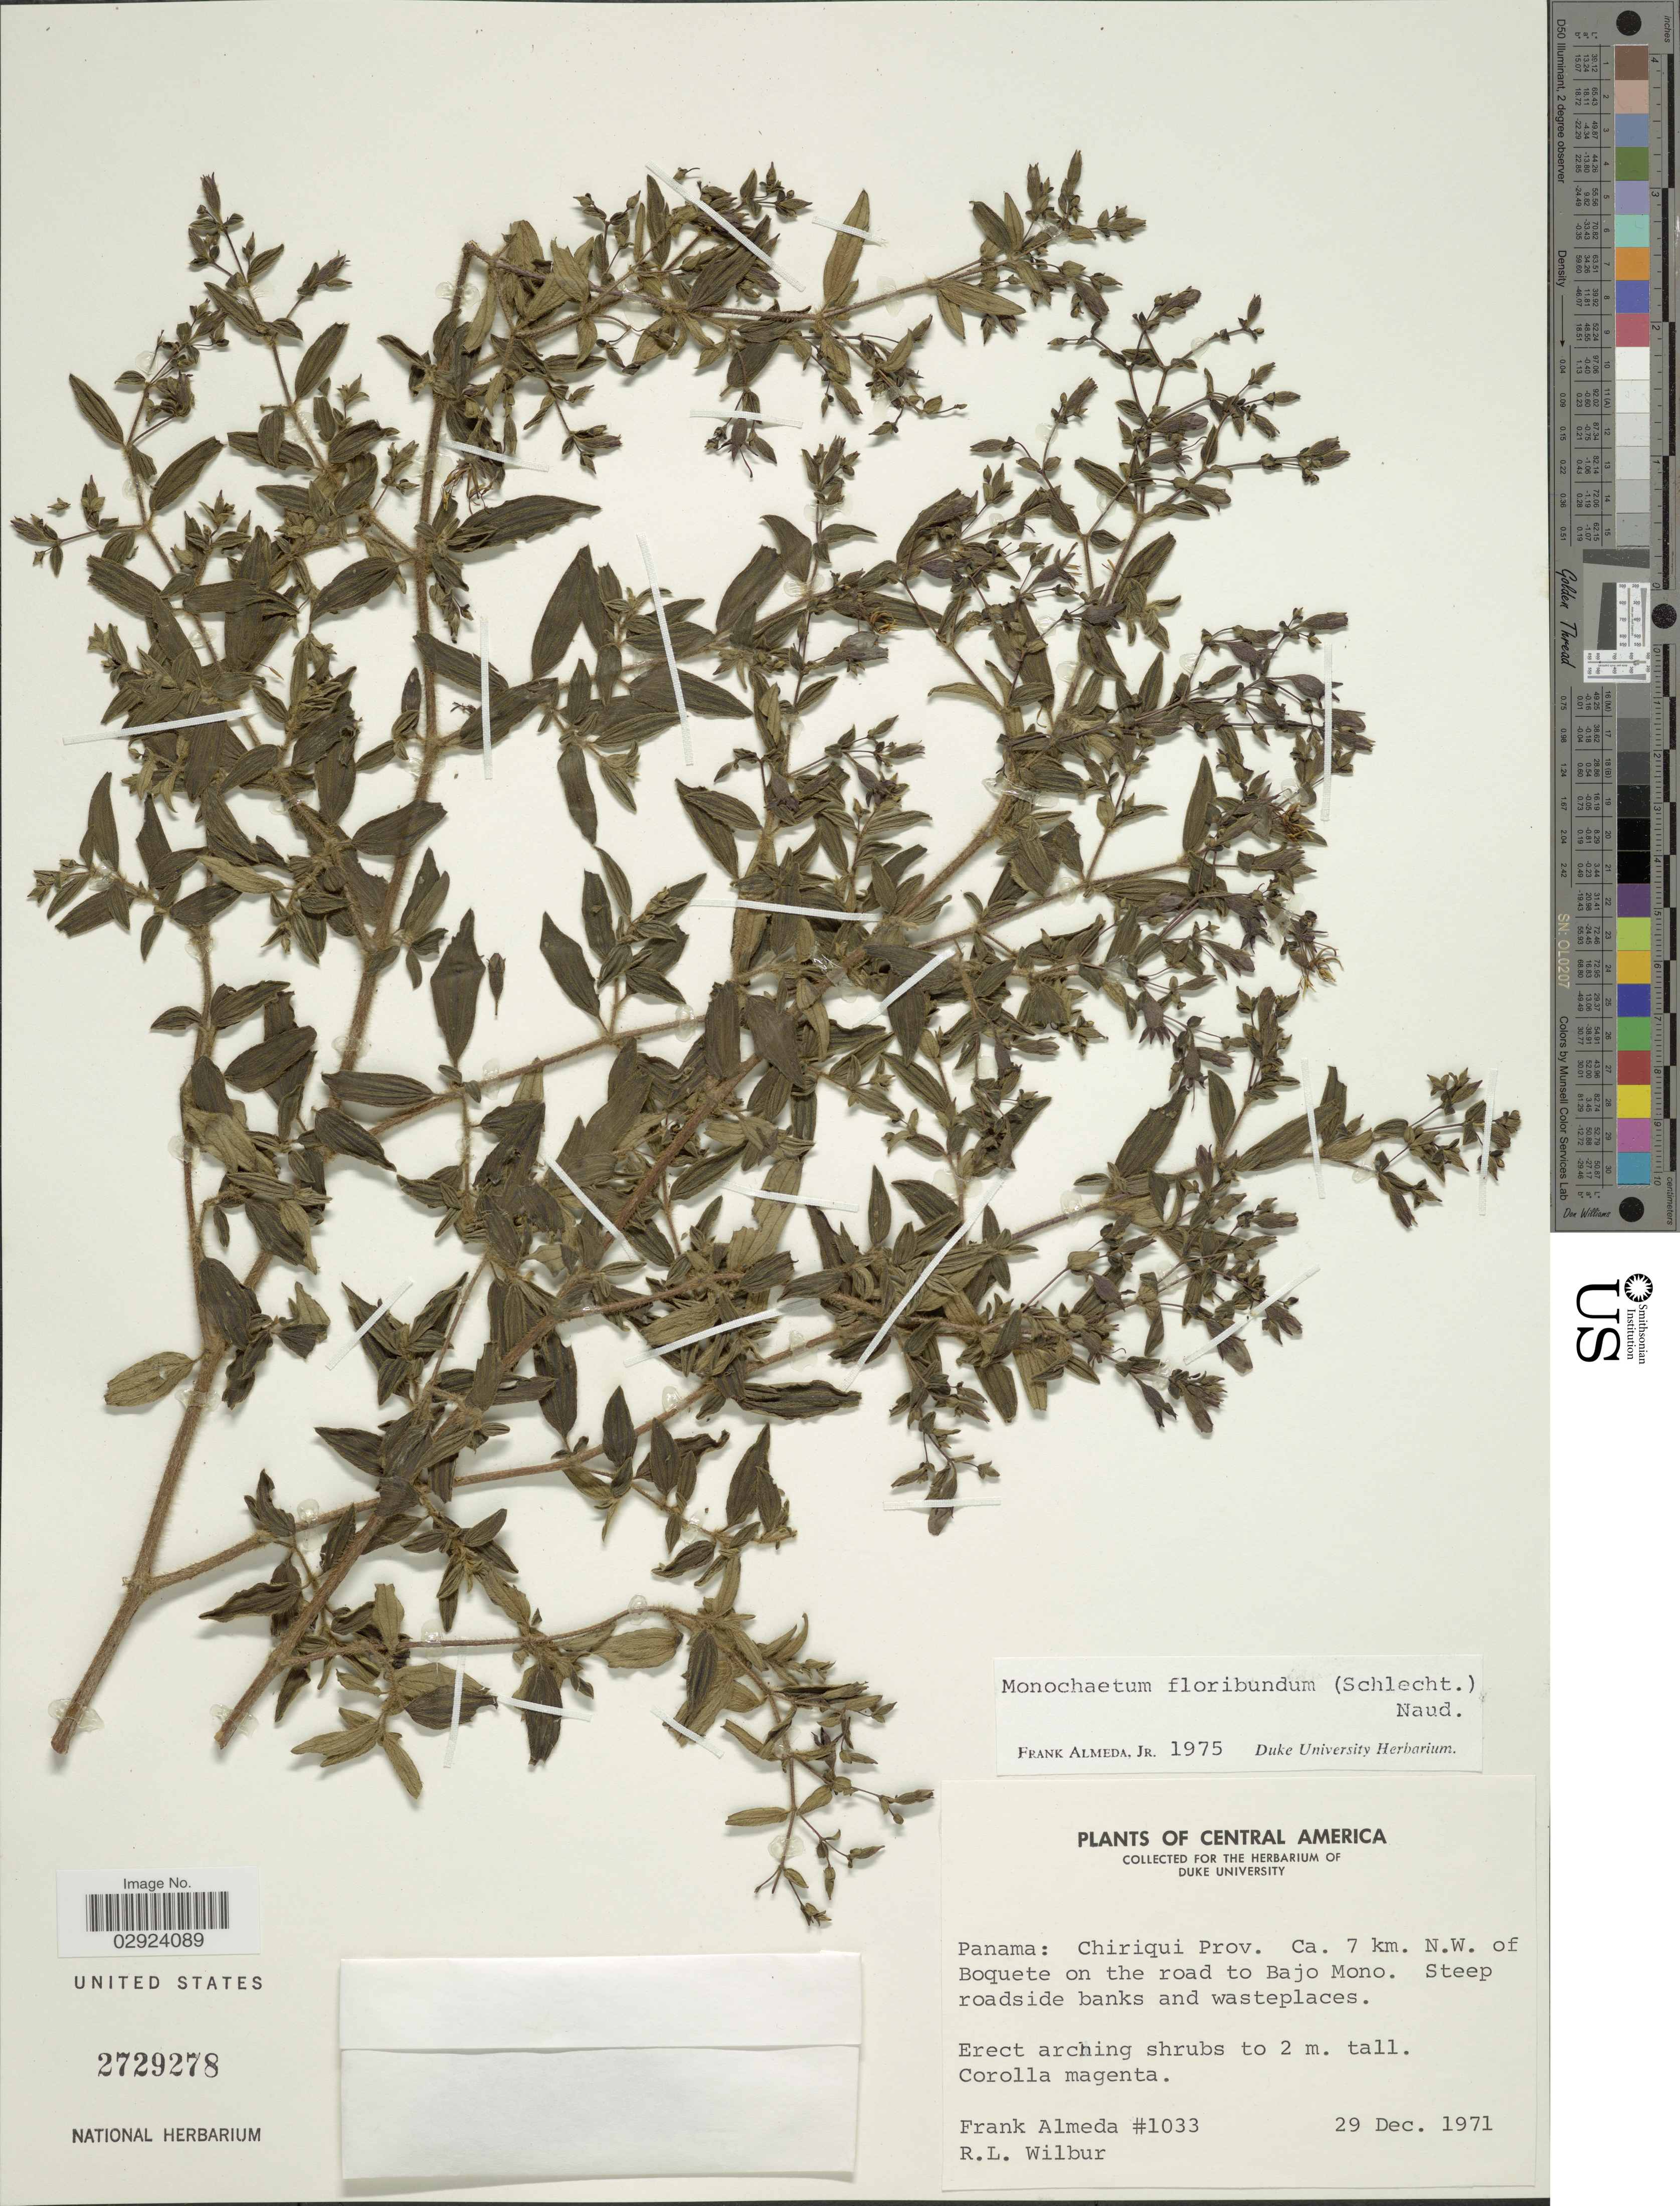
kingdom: Plantae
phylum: Tracheophyta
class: Magnoliopsida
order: Myrtales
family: Melastomataceae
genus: Monochaetum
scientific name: Monochaetum floribundum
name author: (Schltdl.) Naudin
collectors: F. Almeda & R. L. Wilbur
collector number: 1033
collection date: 1971-12-29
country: Panama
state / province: Chiriqui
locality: Ca. 7 km. N.W. of Boquete on the road to Bajo Mono.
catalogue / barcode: US 2729278